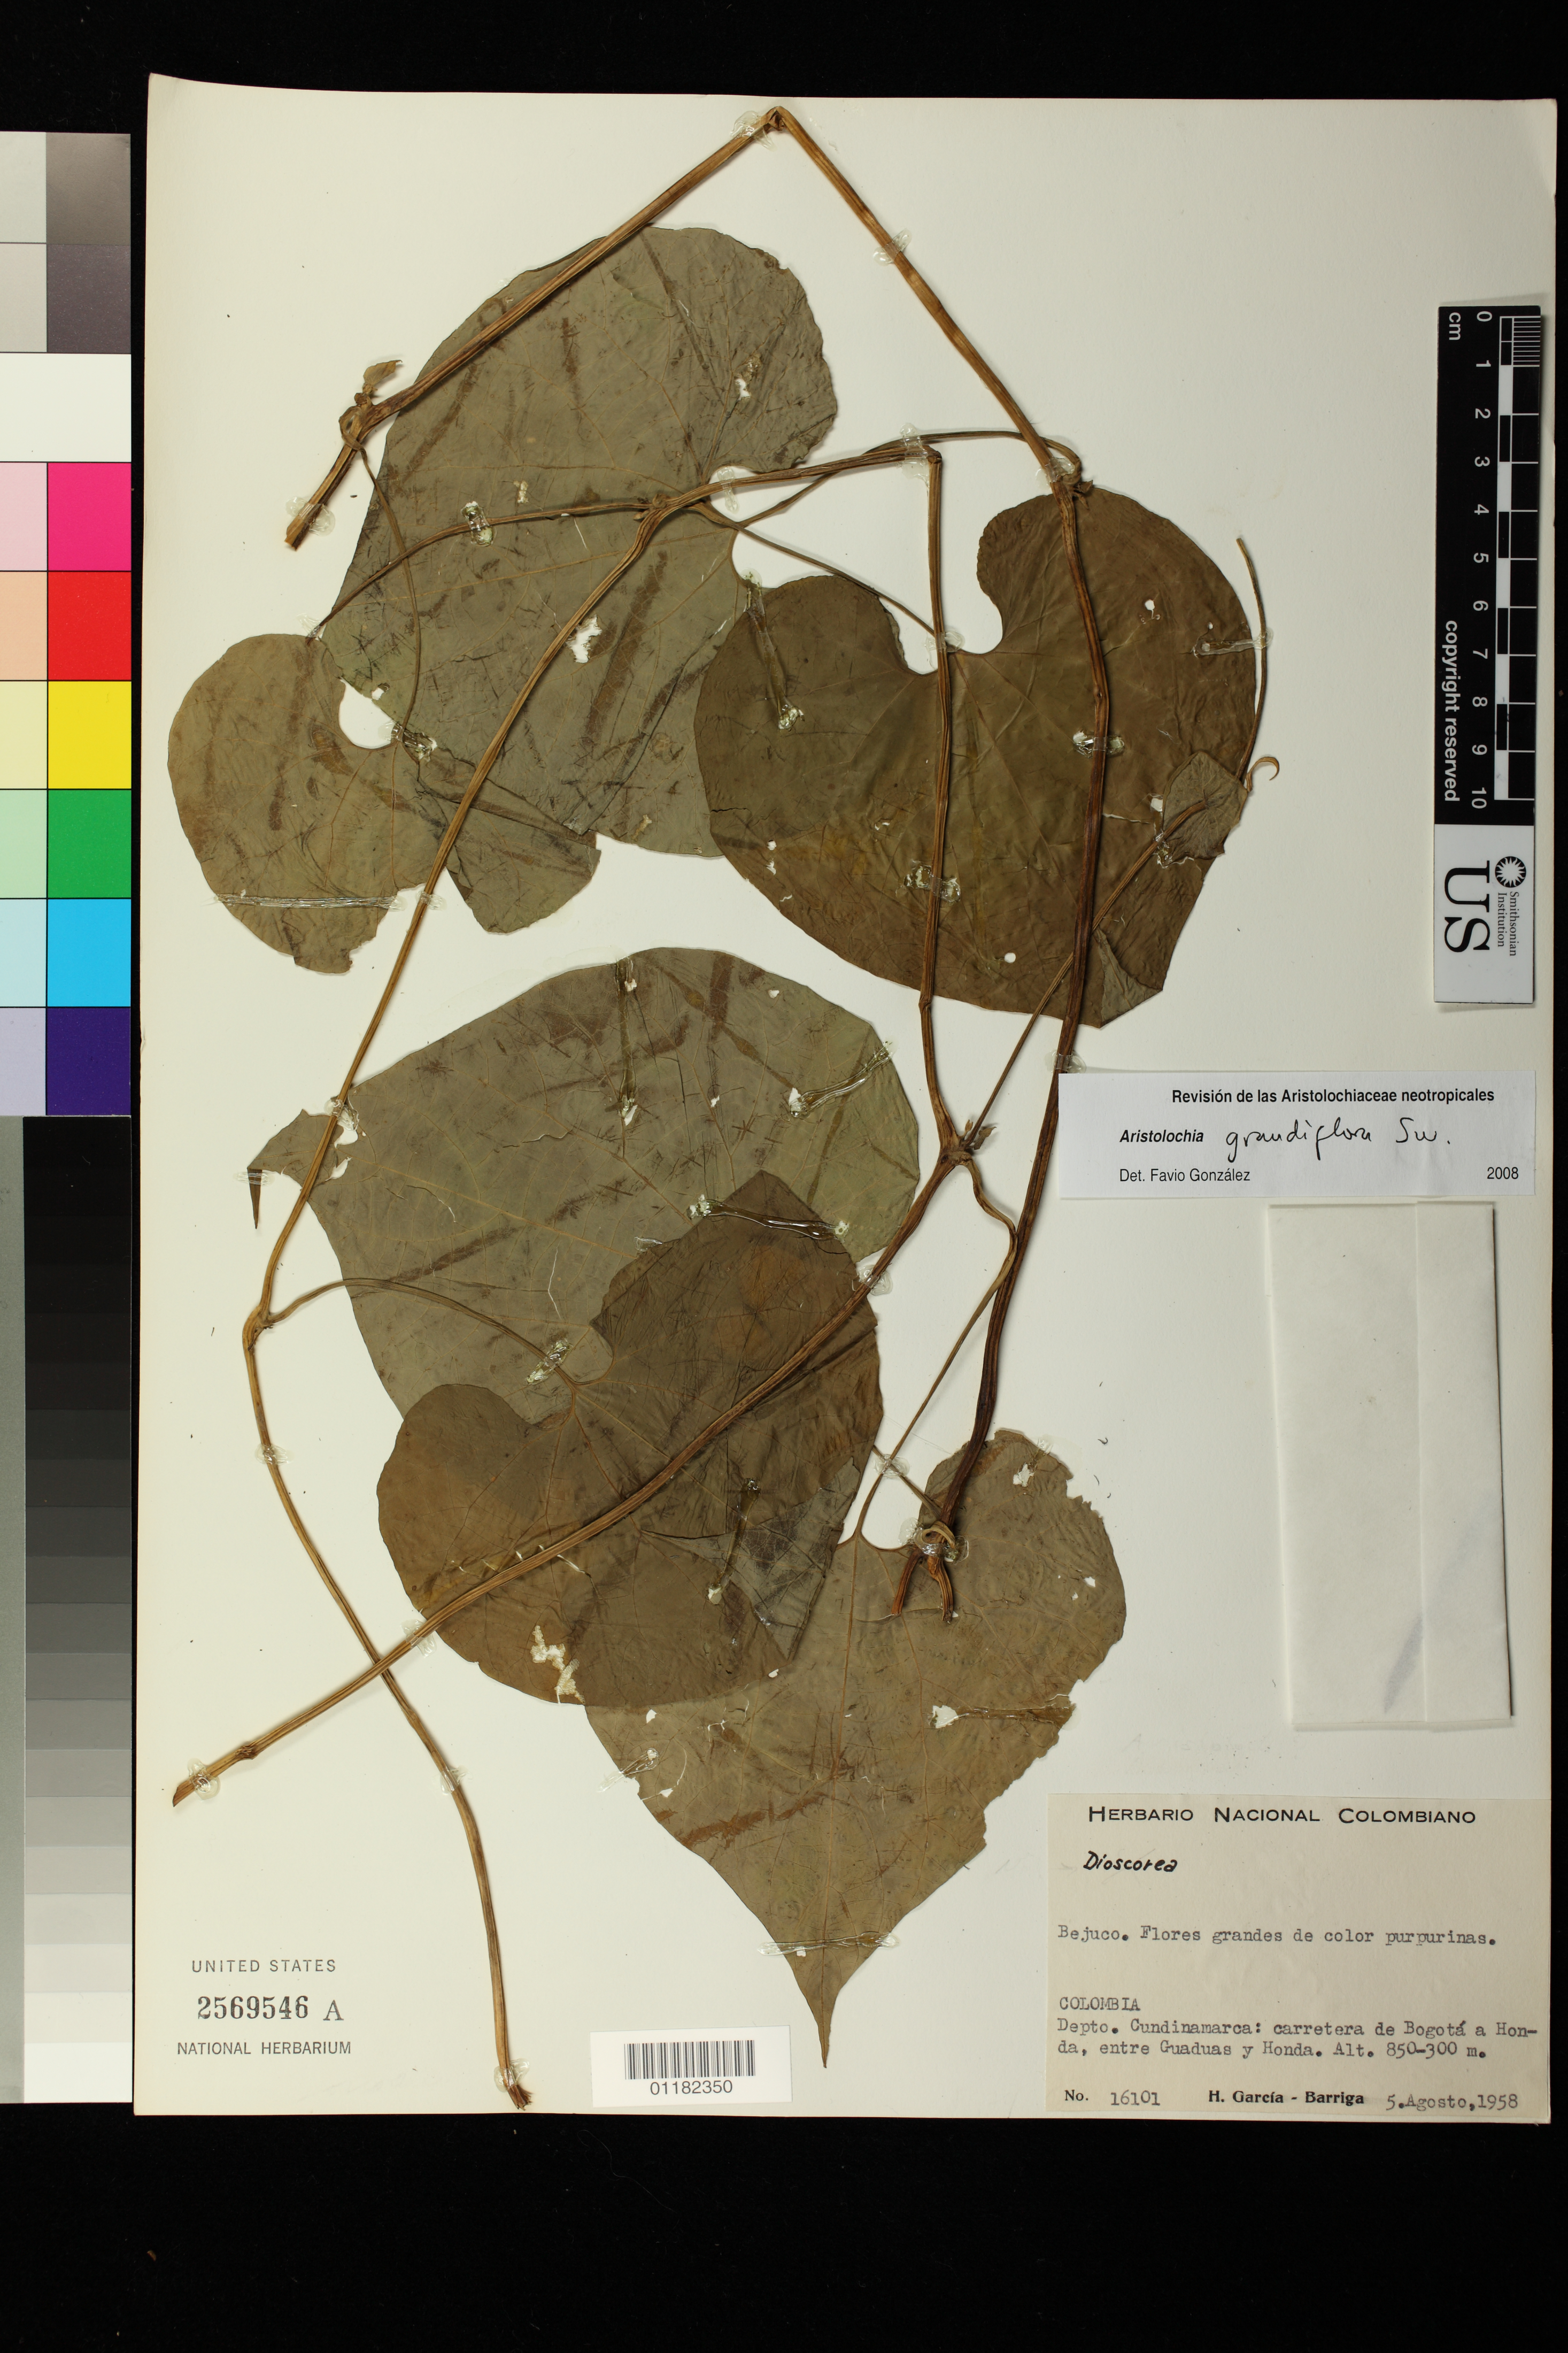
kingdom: Plantae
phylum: Tracheophyta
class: Magnoliopsida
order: Piperales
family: Aristolochiaceae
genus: Aristolochia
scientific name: Aristolochia grandiflora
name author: Sw.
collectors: H. García Barriga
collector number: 16101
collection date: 1958-08-05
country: Colombia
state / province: Cundinamarca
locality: carretera de Bogota a Honda, entre Graduas y Honda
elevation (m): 300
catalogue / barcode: US 2569546